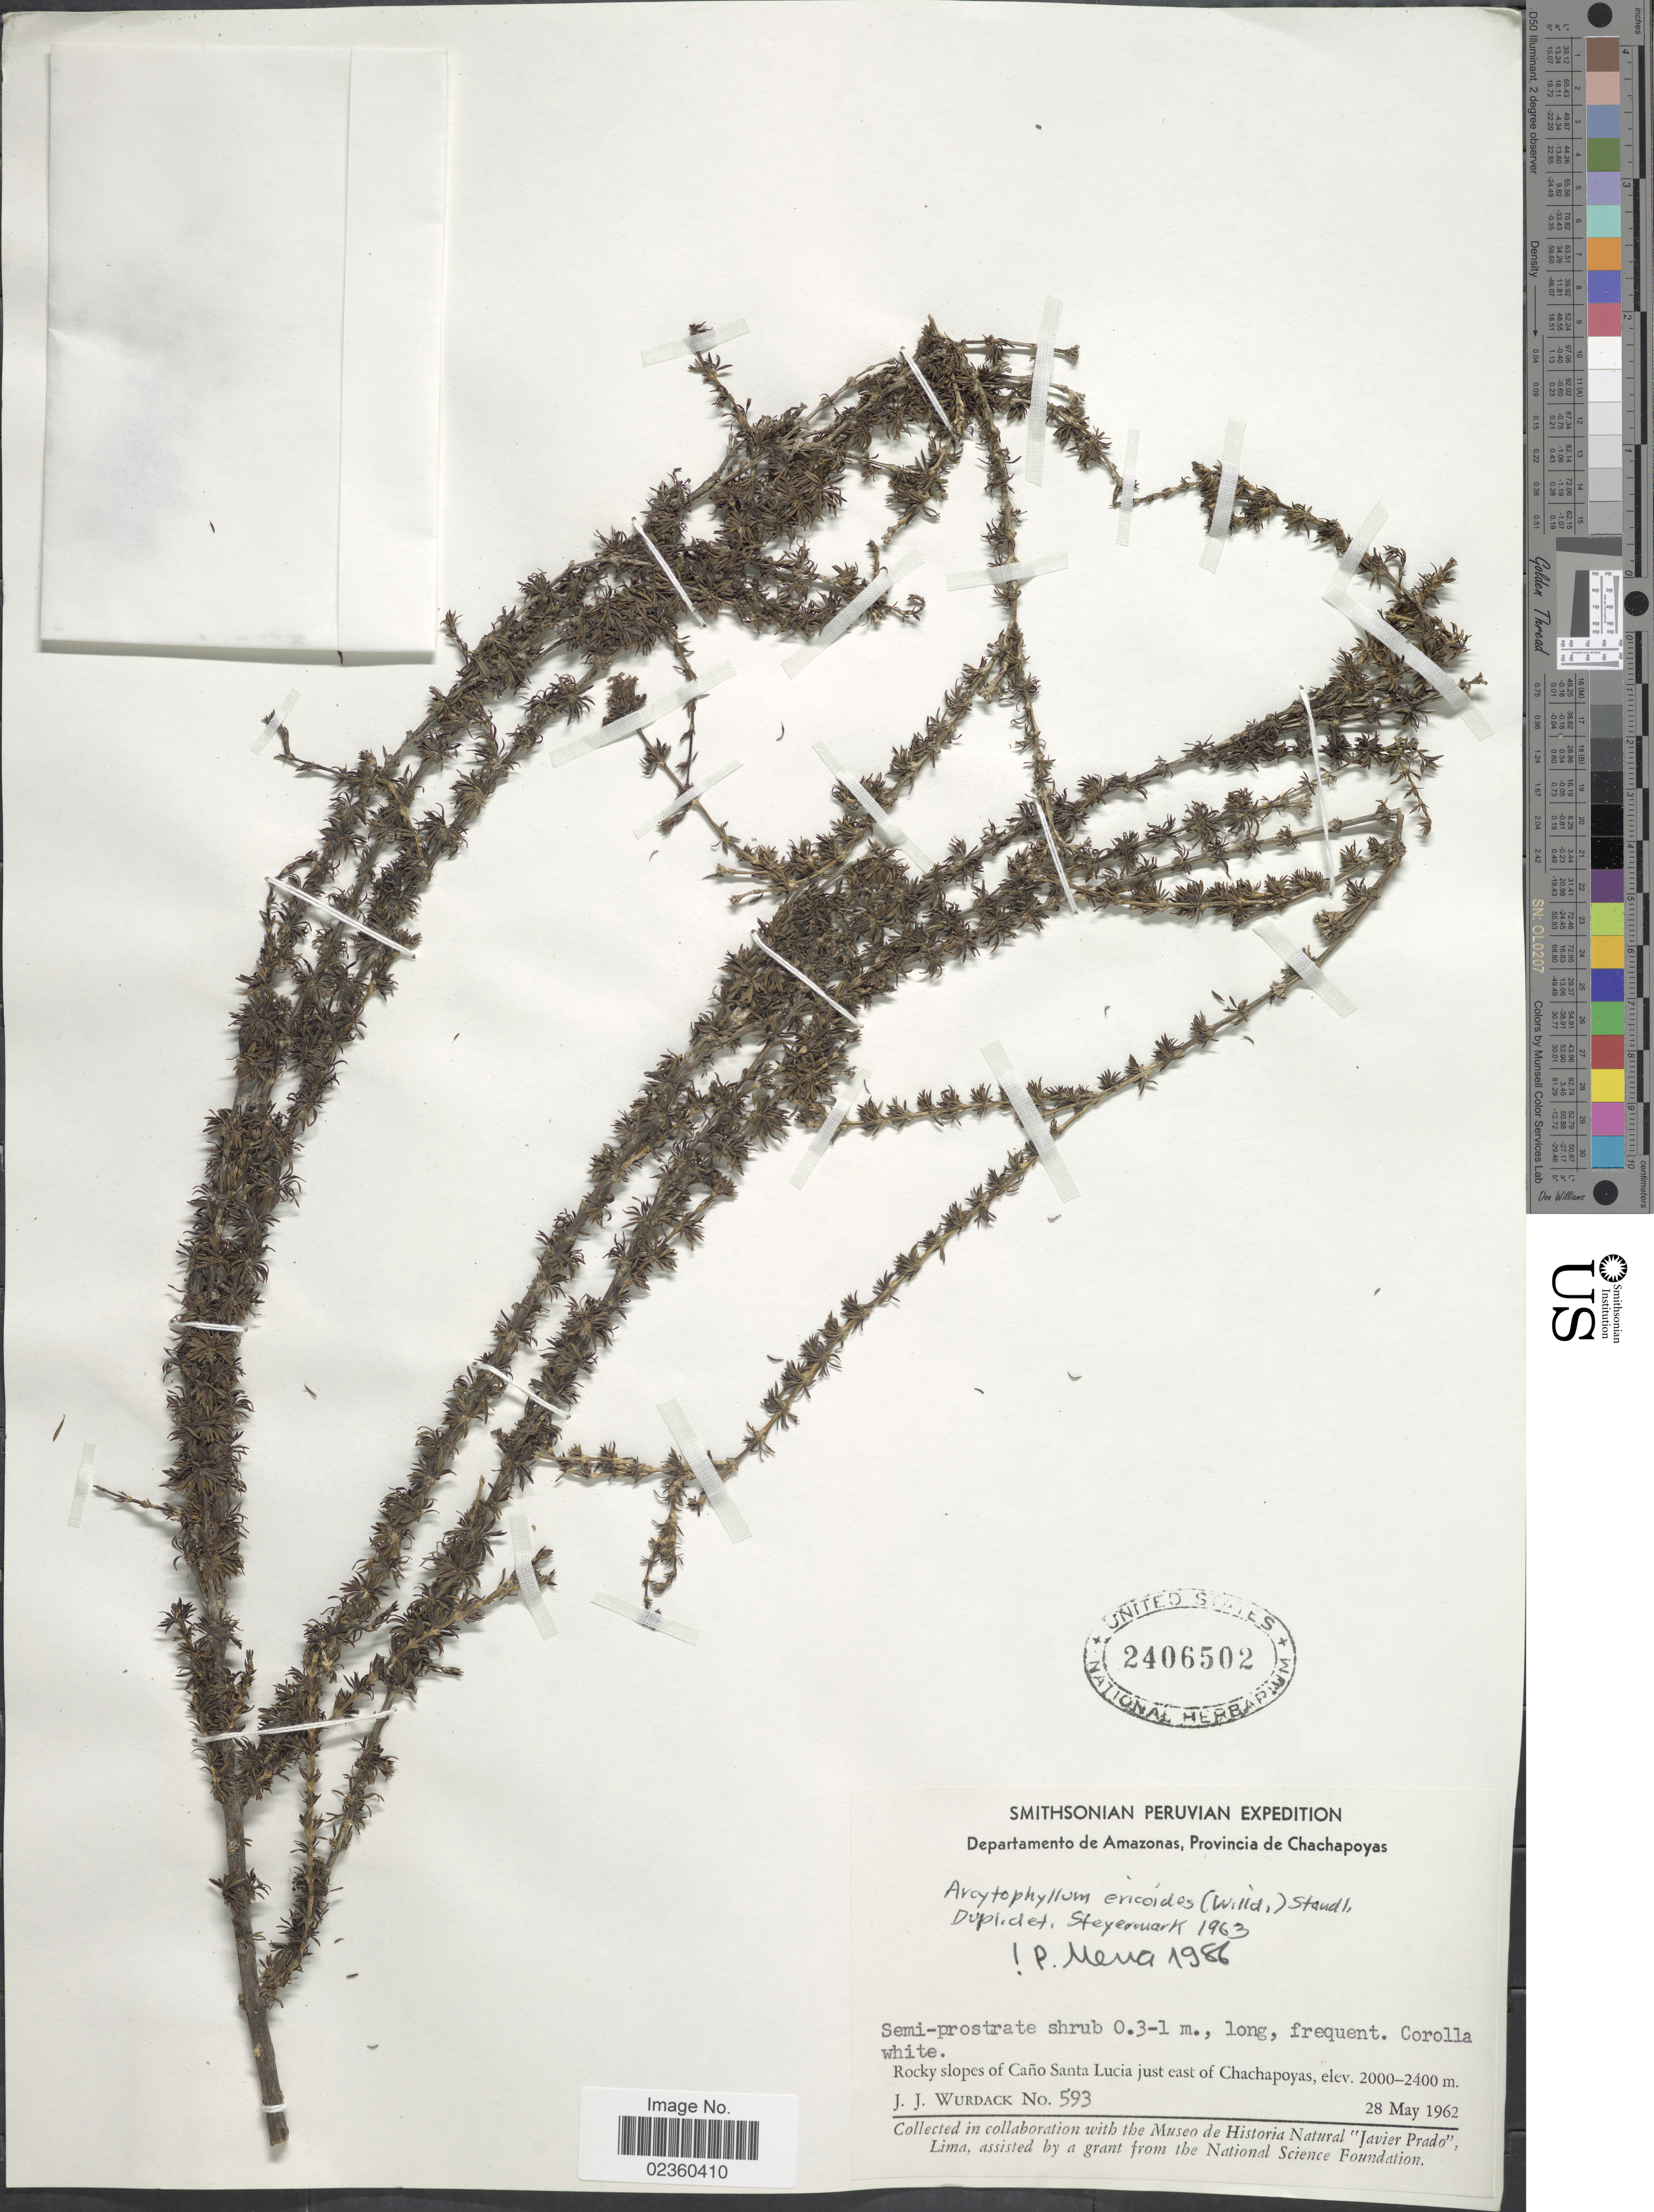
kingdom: Plantae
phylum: Tracheophyta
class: Magnoliopsida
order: Gentianales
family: Rubiaceae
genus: Arcytophyllum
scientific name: Arcytophyllum ericoides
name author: (Willd. ex Roem. & Schult.) Standl.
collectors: J. J. Wurdack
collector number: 593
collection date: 1962-05-28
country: Peru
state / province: Amazonas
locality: Departamento de Amazonas, provincia de Chachapoyas, Rocky slopes of Caño Santa Lucia just east of Chachapoyas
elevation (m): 2000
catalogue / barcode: US 2406502